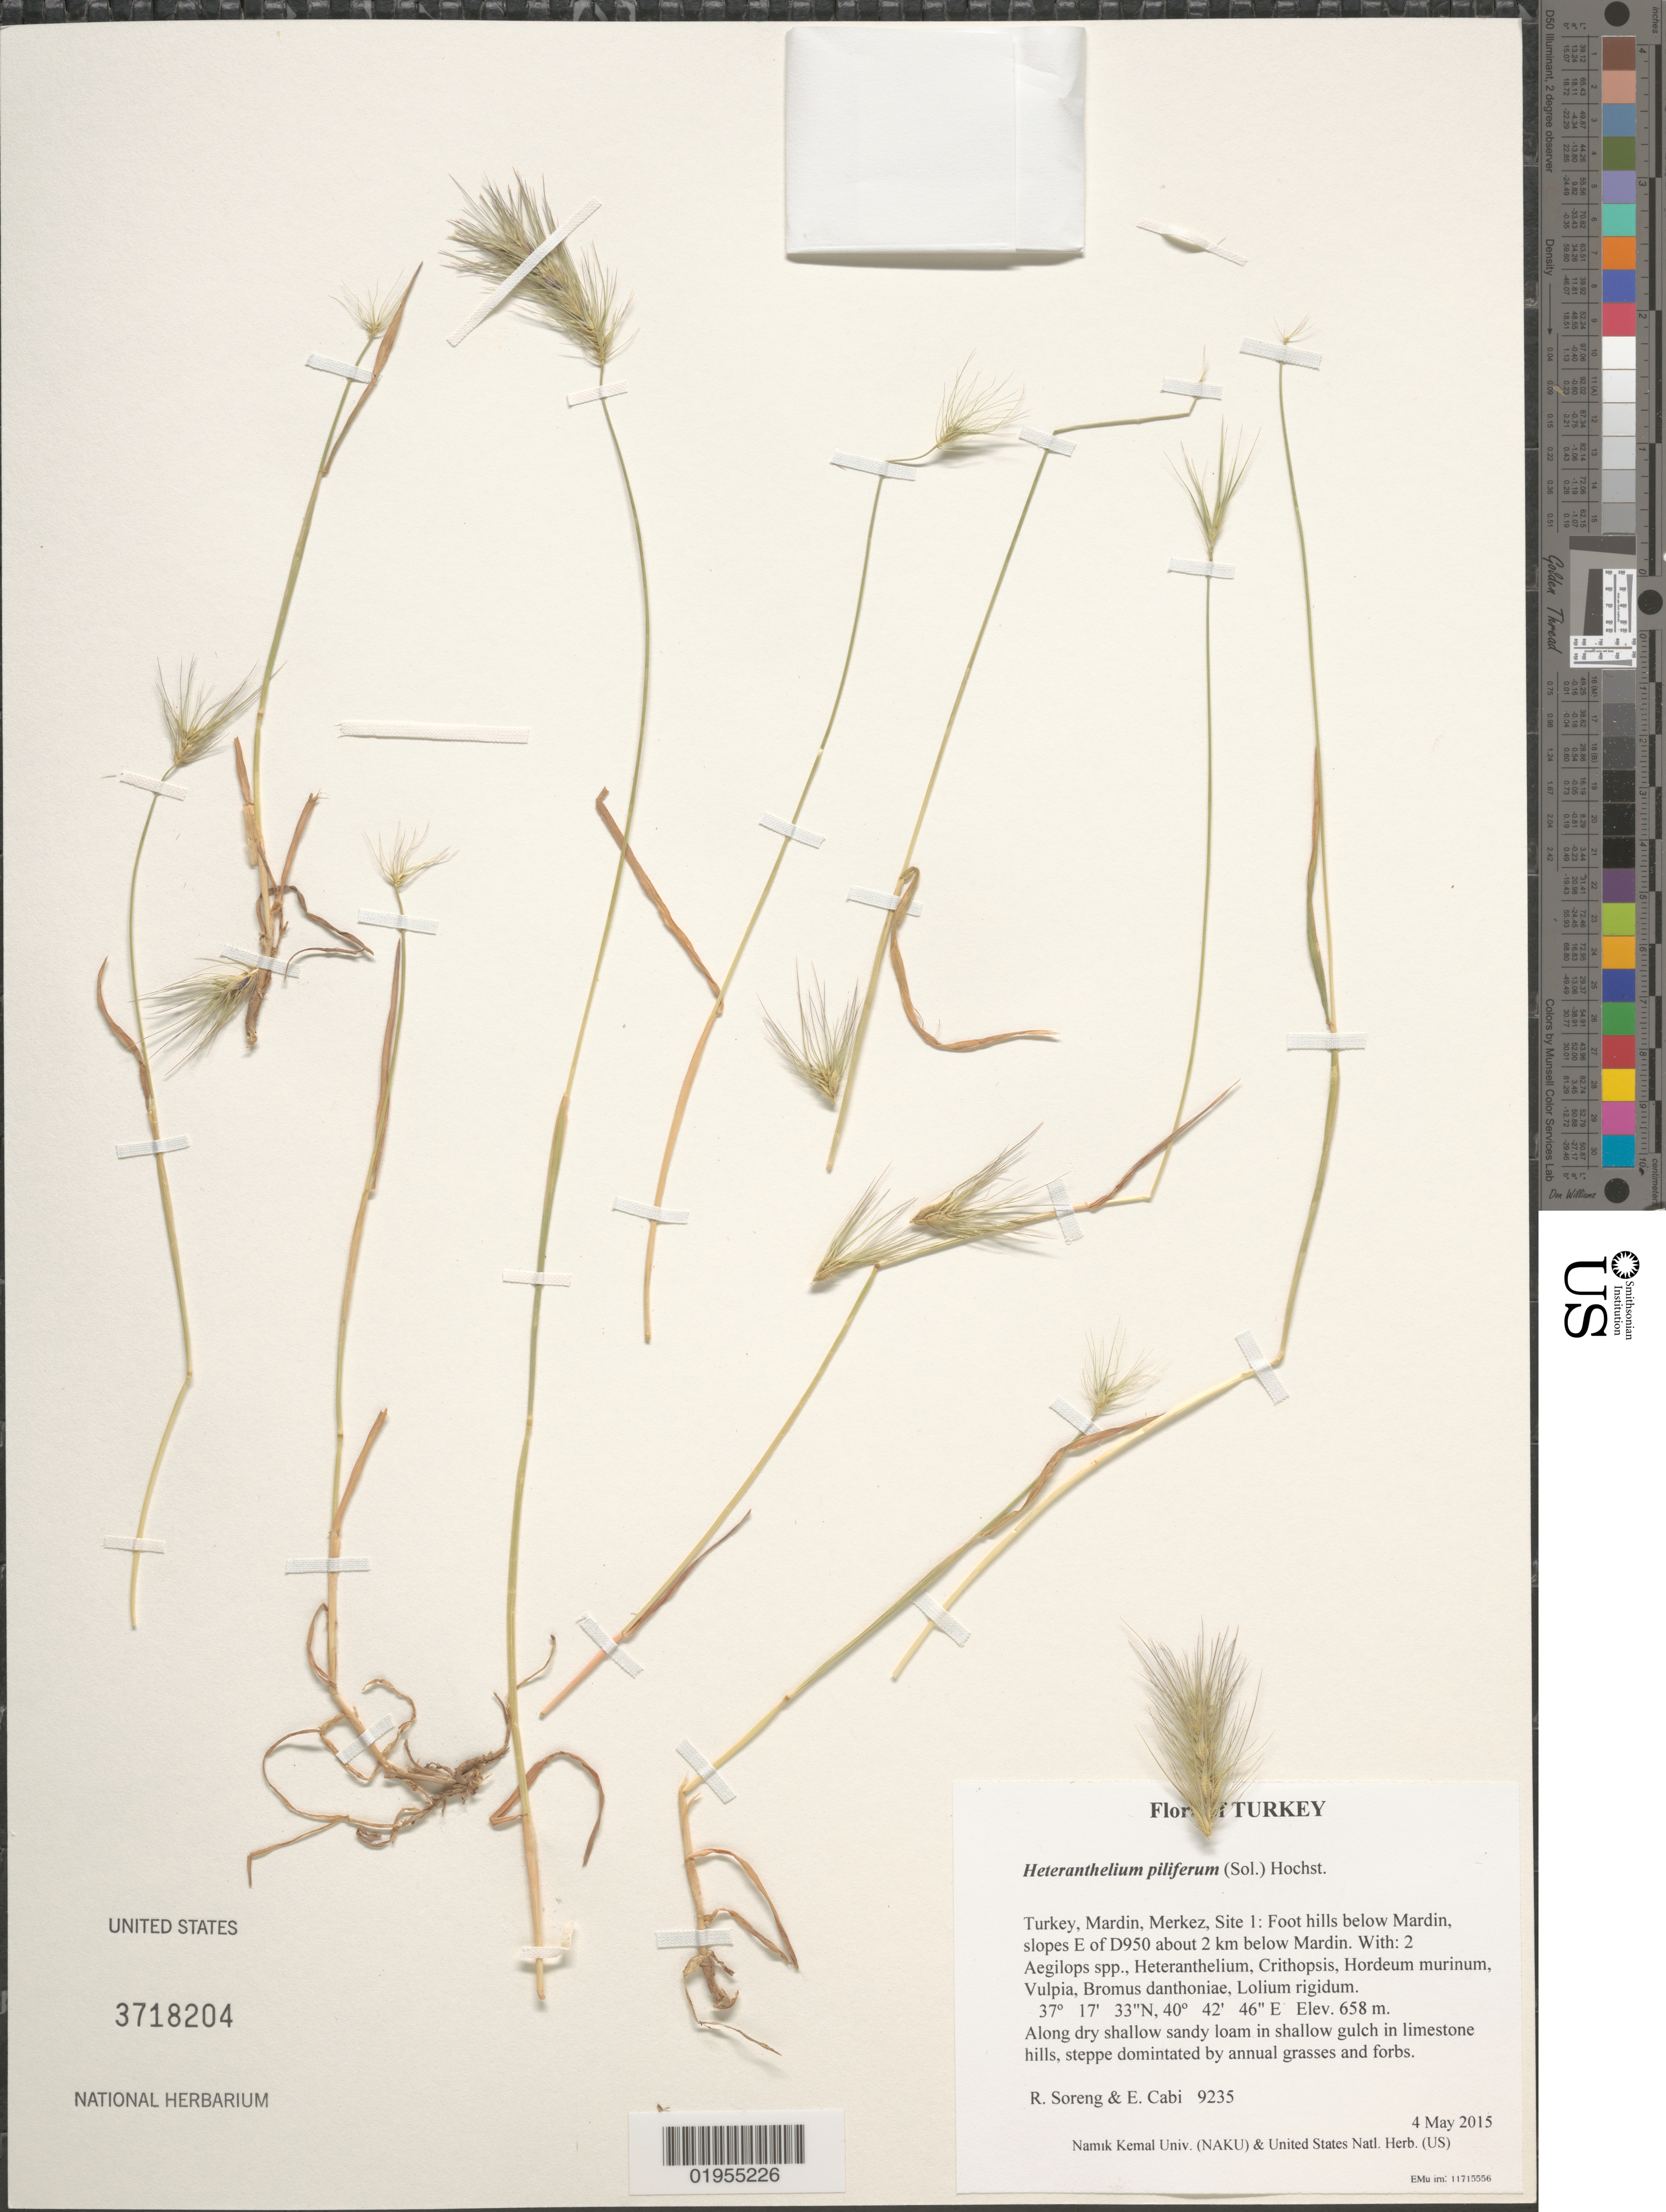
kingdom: Plantae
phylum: Tracheophyta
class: Liliopsida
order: Poales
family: Poaceae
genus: Heteranthelium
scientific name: Heteranthelium piliferum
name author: (Sol.) Hochst.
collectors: R. J. Soreng & E. Cabi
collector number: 9235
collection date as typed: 2015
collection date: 2015-05-04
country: Turkey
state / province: Mardin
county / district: Merkez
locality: Site 1: Foot hills below Mardin, slopes E of D950 about 2 km below Mardin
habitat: Along dry shallow sandy loam in shallow gulch in limestone hills, steppe domintated by annual grasses and forbs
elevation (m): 658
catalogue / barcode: US 3718204